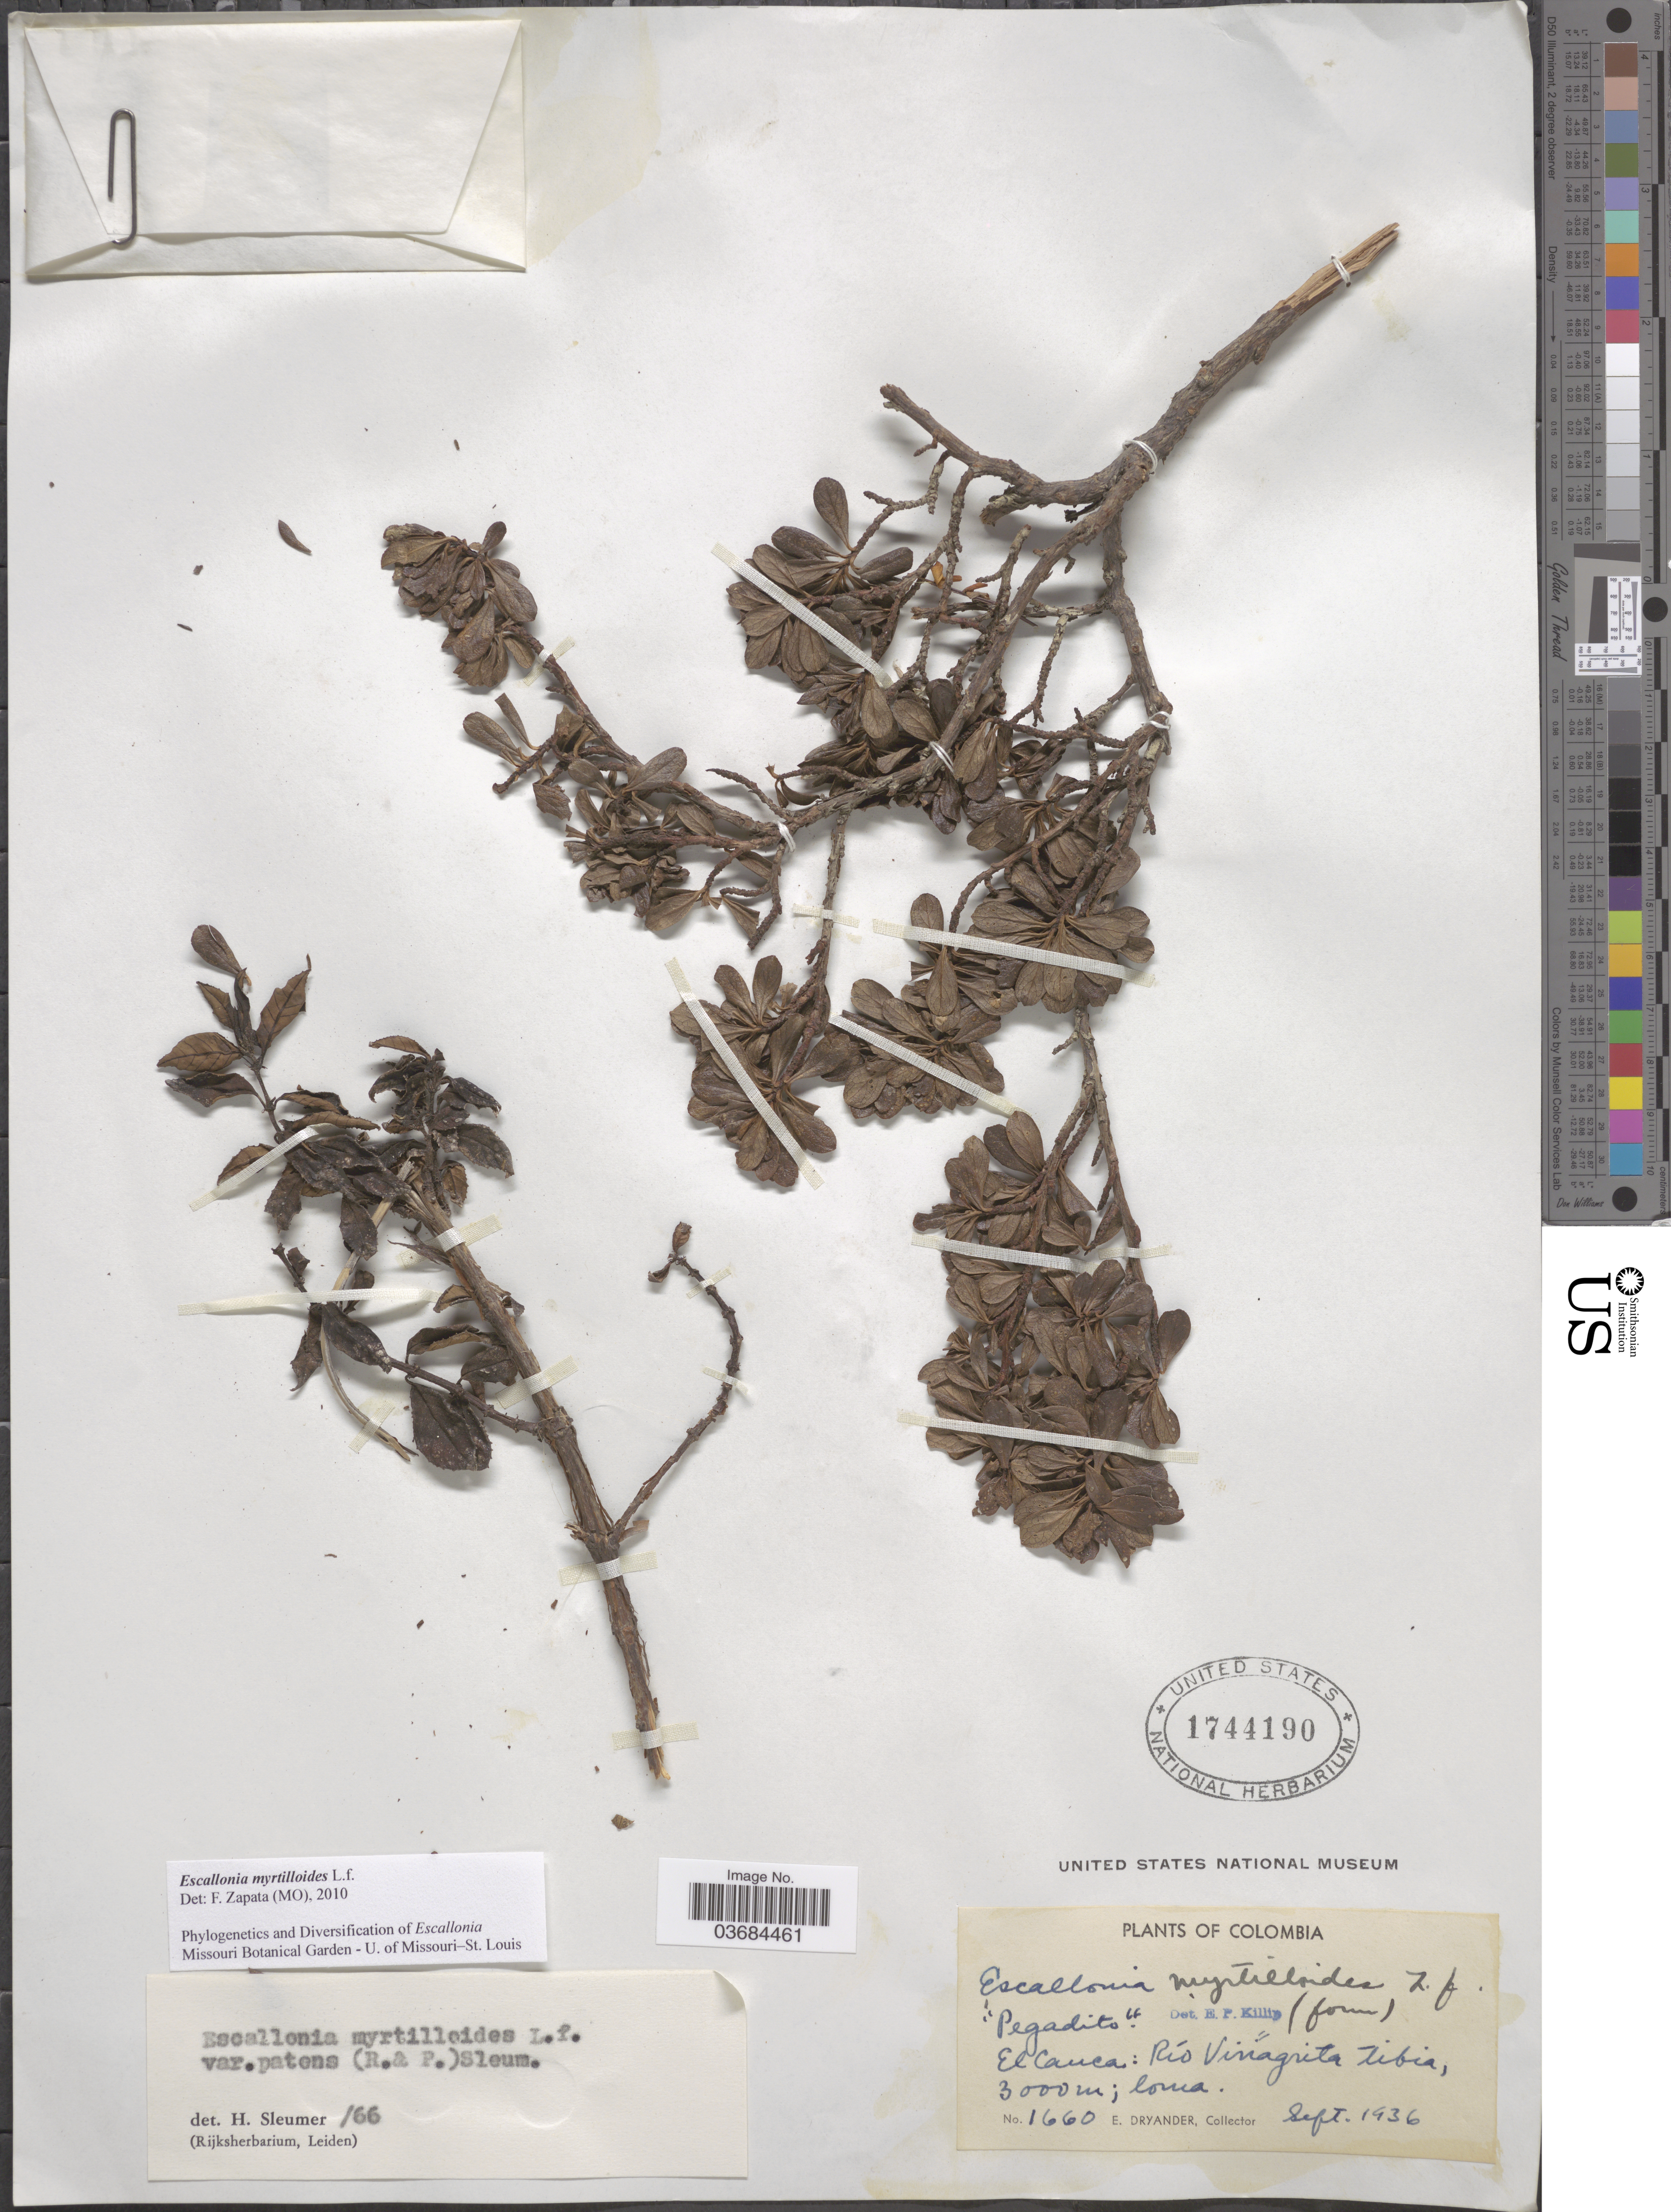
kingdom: Plantae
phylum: Tracheophyta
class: Magnoliopsida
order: Escalloniales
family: Escalloniaceae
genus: Escallonia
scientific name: Escallonia myrtilloides var. myrtilloides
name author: L. f.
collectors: E. Dryander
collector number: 1660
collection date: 1936-09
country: Colombia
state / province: Cauca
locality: El Cauca: Río Vinagrita libia.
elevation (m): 3000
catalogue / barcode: US 1744190